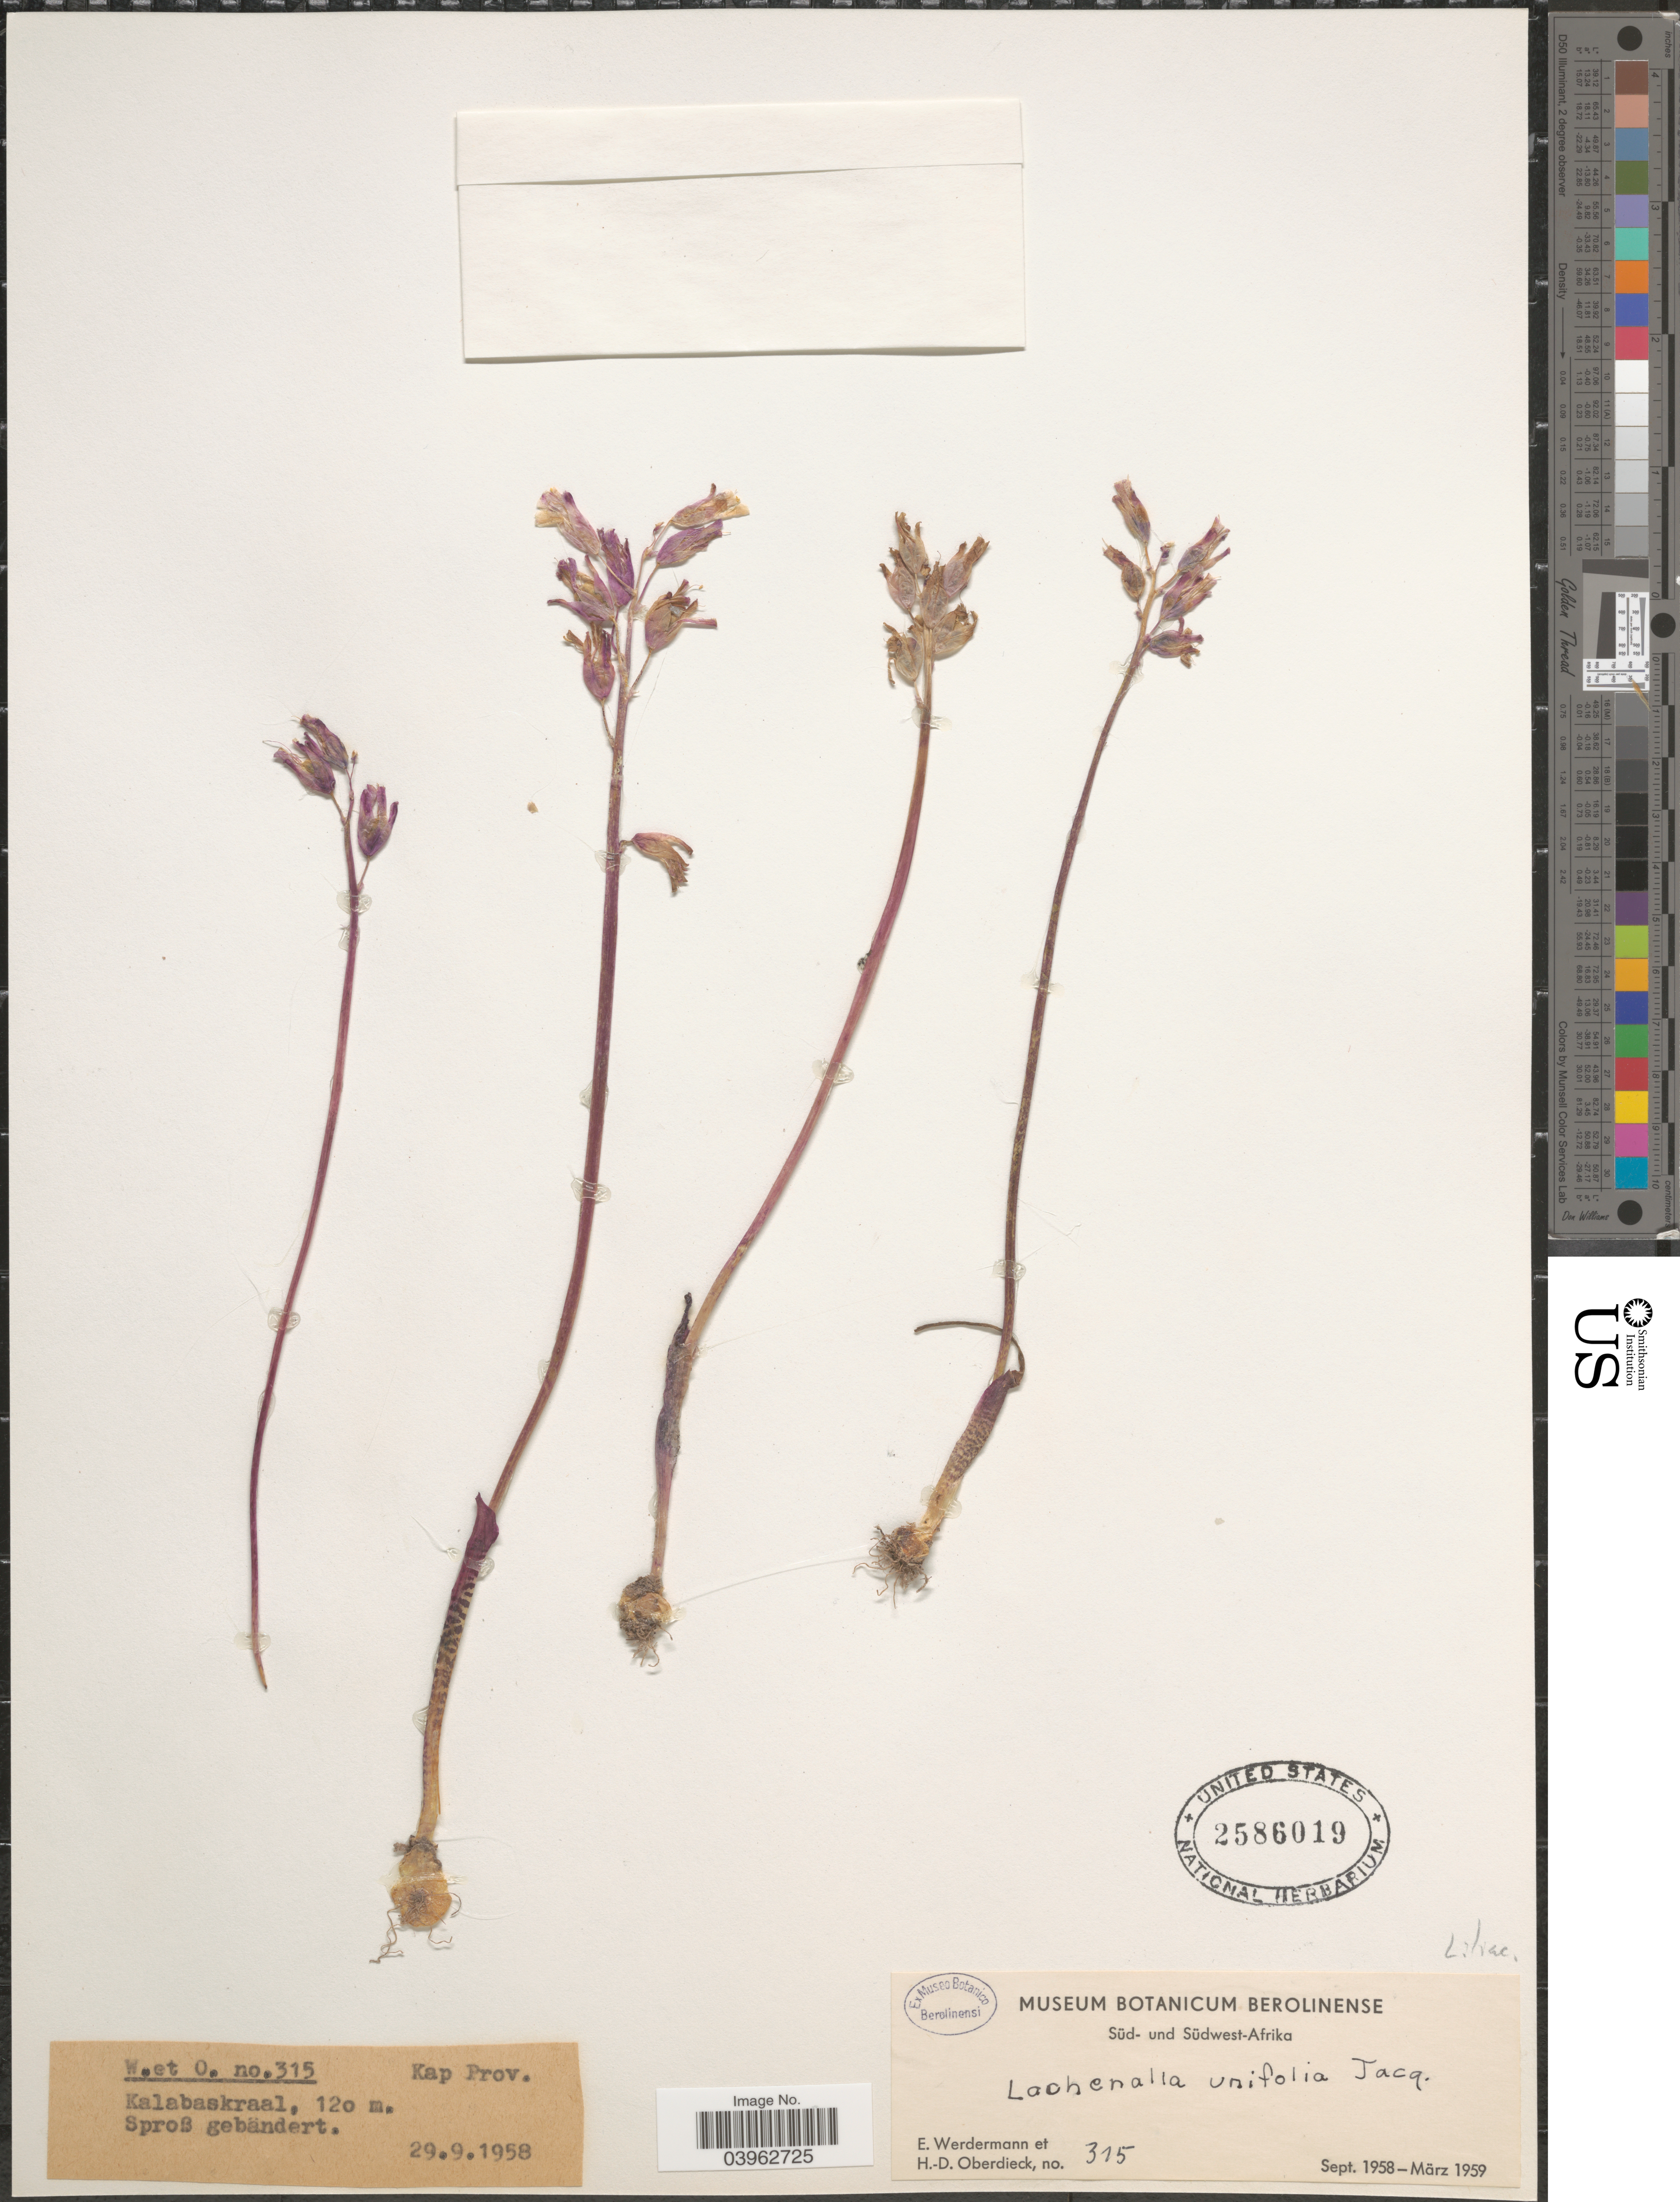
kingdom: Plantae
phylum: Tracheophyta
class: Liliopsida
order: Asparagales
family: Asparagaceae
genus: Lachenalia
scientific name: Lachenalia unifolia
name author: Jacq.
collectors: E. Werdermann & H. Oberdieck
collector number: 315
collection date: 1958-09-29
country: South Africa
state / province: Western Cape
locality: Kap Prov. Kalabaskraal.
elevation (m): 120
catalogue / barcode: US 2586019